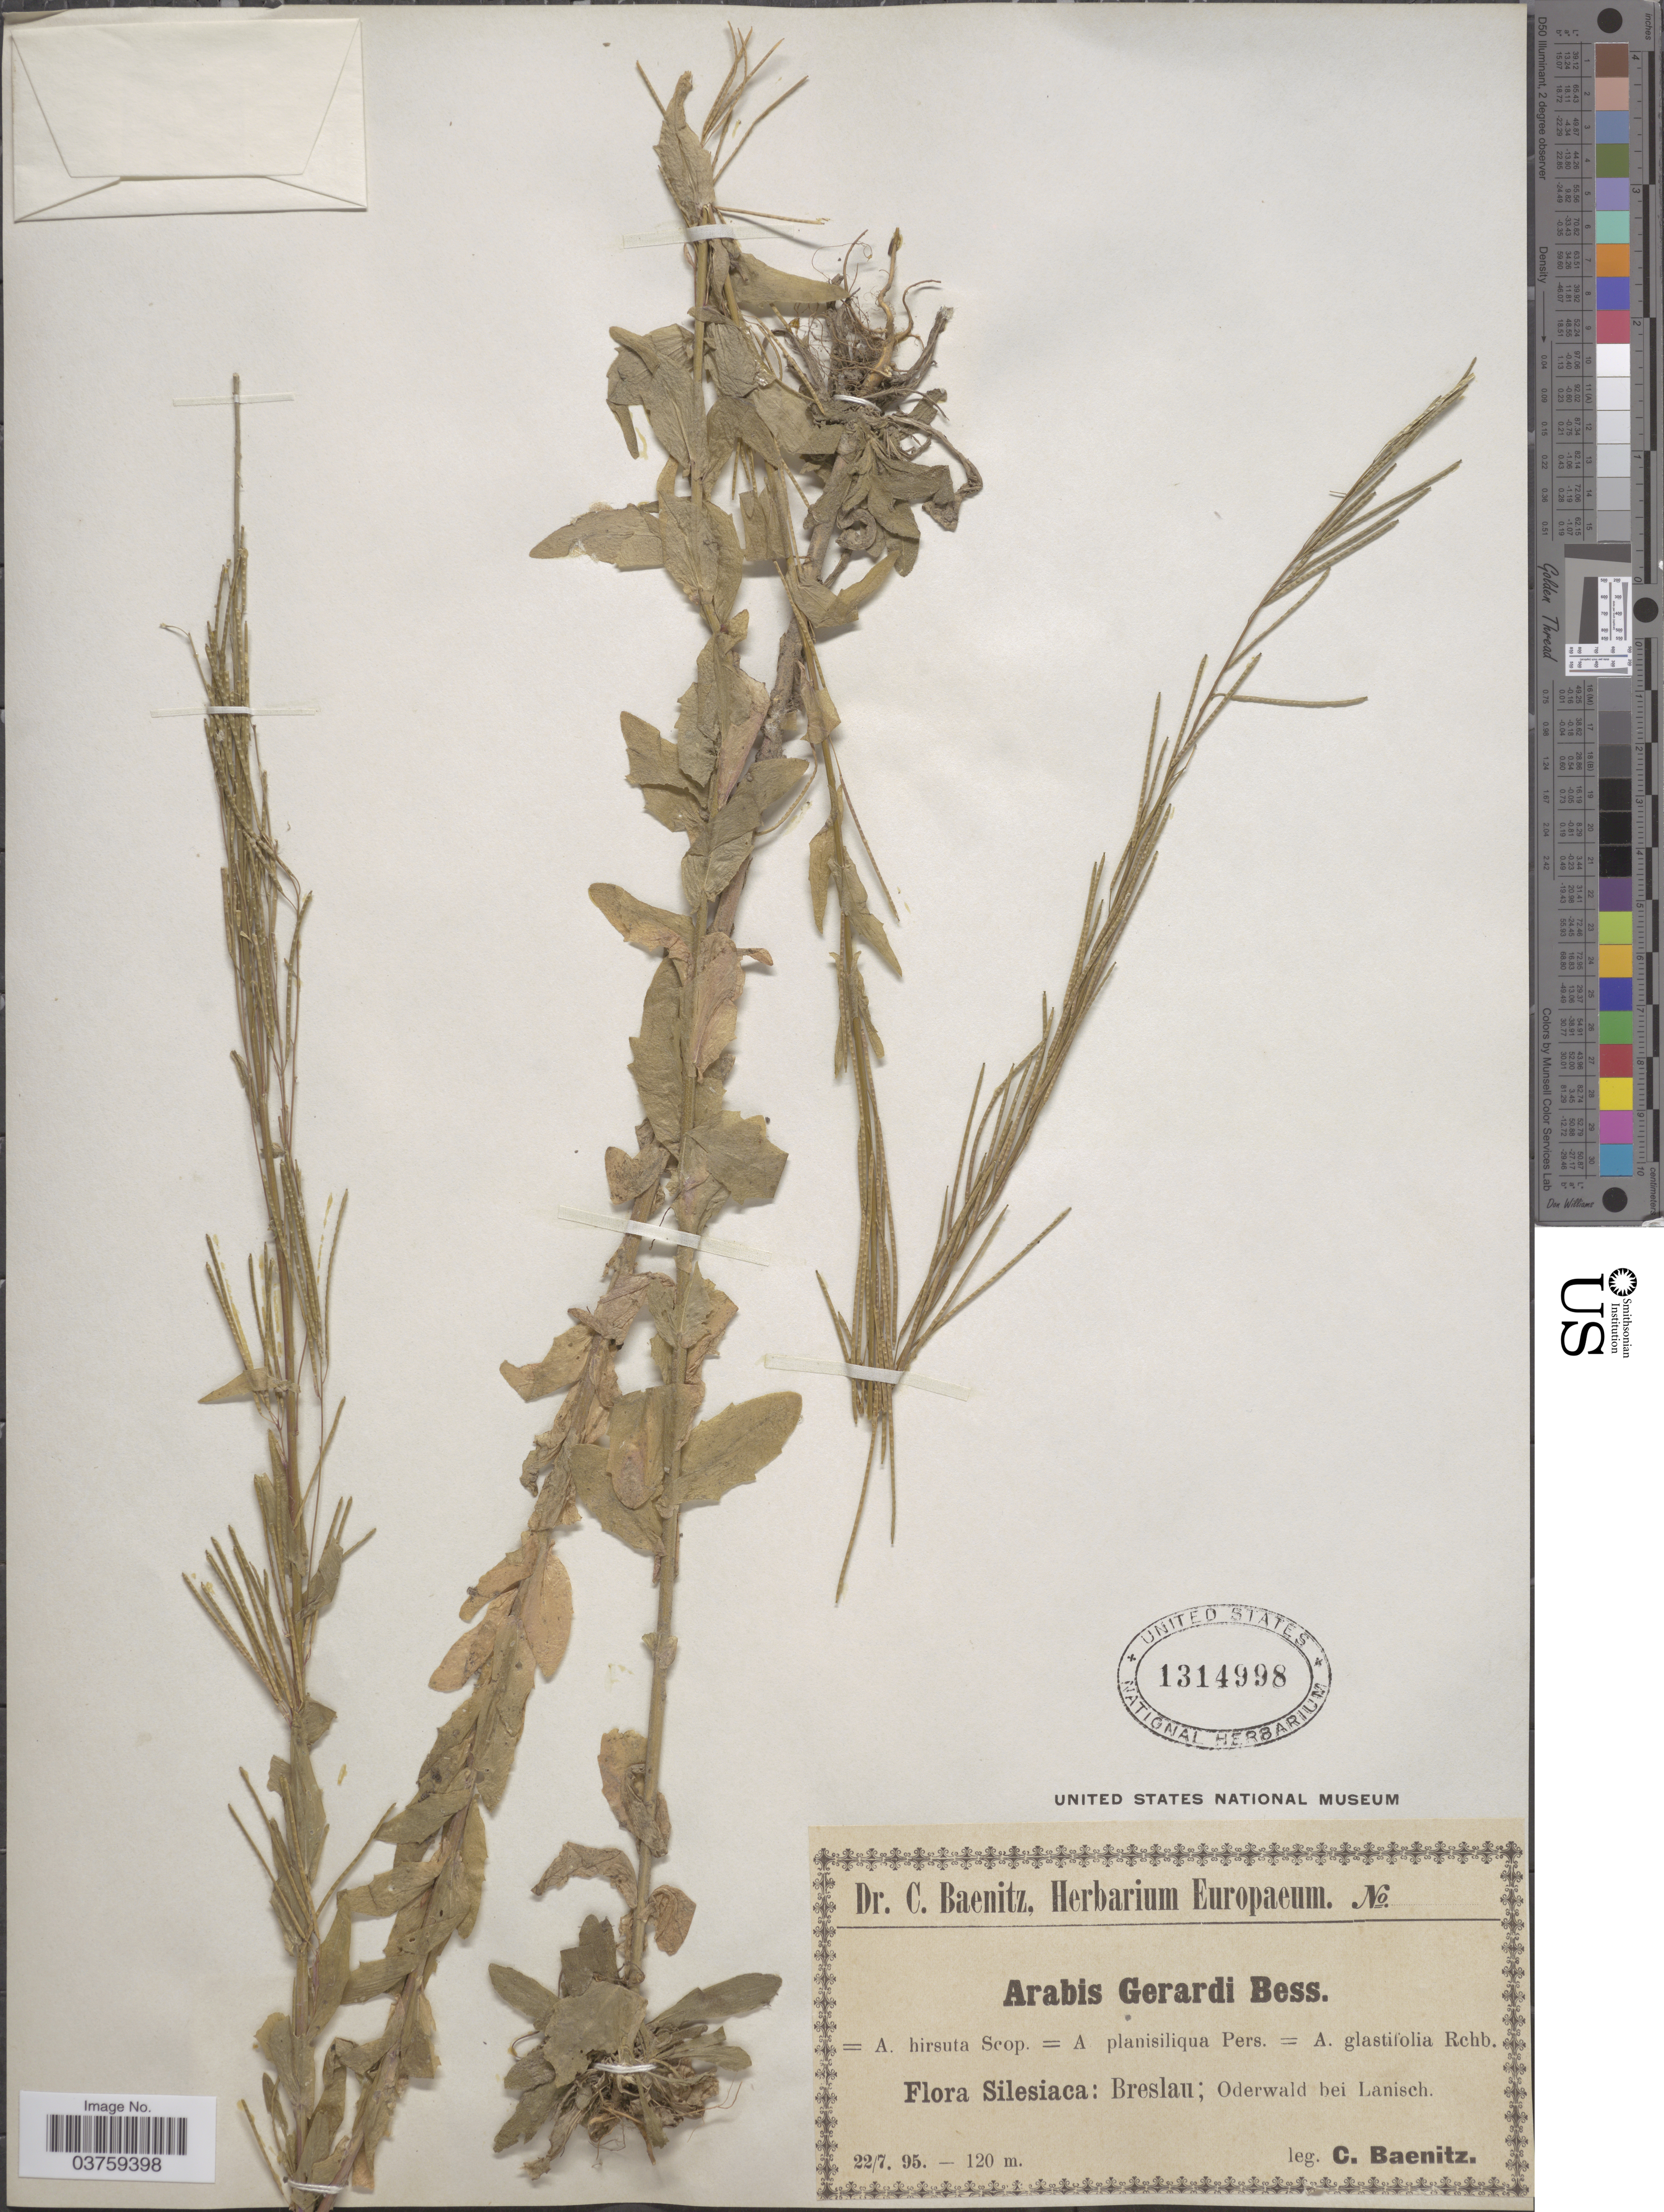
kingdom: Plantae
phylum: Tracheophyta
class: Magnoliopsida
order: Brassicales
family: Brassicaceae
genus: Arabis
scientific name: Arabis gerardii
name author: Besser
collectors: C. G. Baenitz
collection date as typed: Transcribed d/m/y: 22/7/95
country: Poland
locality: Silesiaca: Breslau; Oderwald bei Lanisch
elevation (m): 120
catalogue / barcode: US 1314998